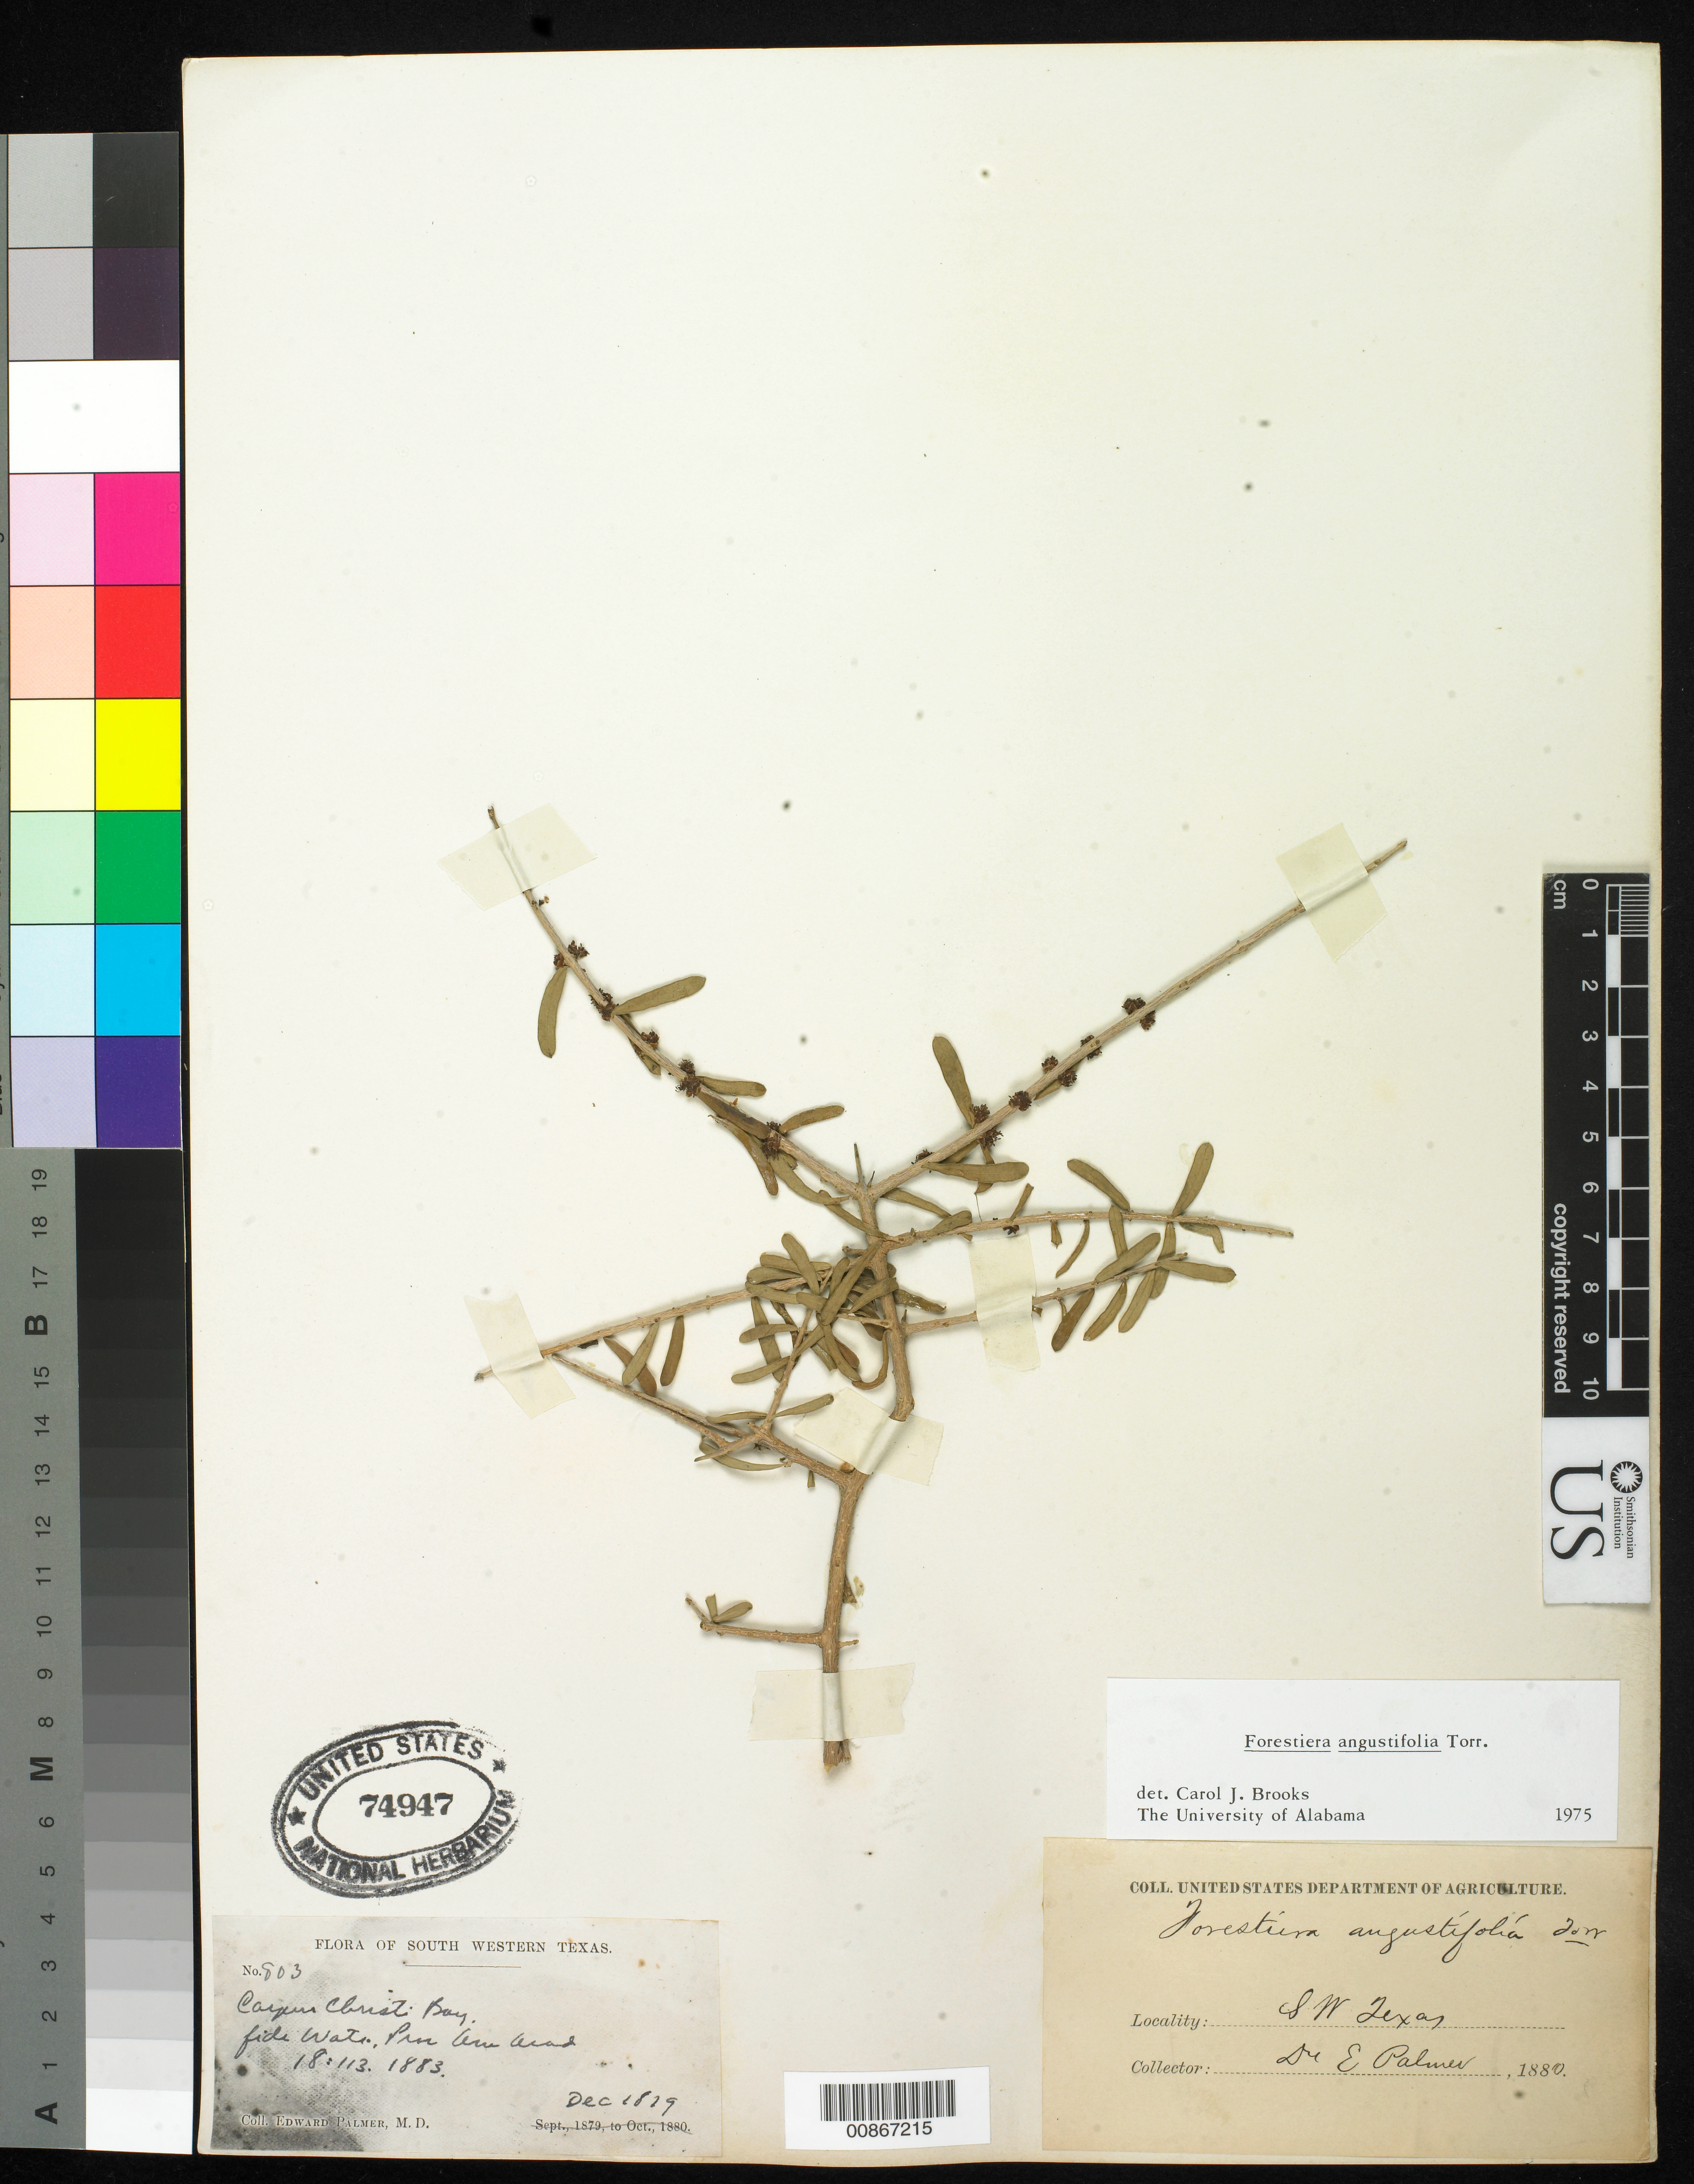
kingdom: Plantae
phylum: Tracheophyta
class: Magnoliopsida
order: Lamiales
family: Oleaceae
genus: Forestiera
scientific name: Forestiera angustifolia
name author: Torr.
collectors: E. Palmer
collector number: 803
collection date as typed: Dec 1879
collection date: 1879-12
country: United States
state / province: Texas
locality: Corpus Christi Bay, South Western Texas.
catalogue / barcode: US 74947